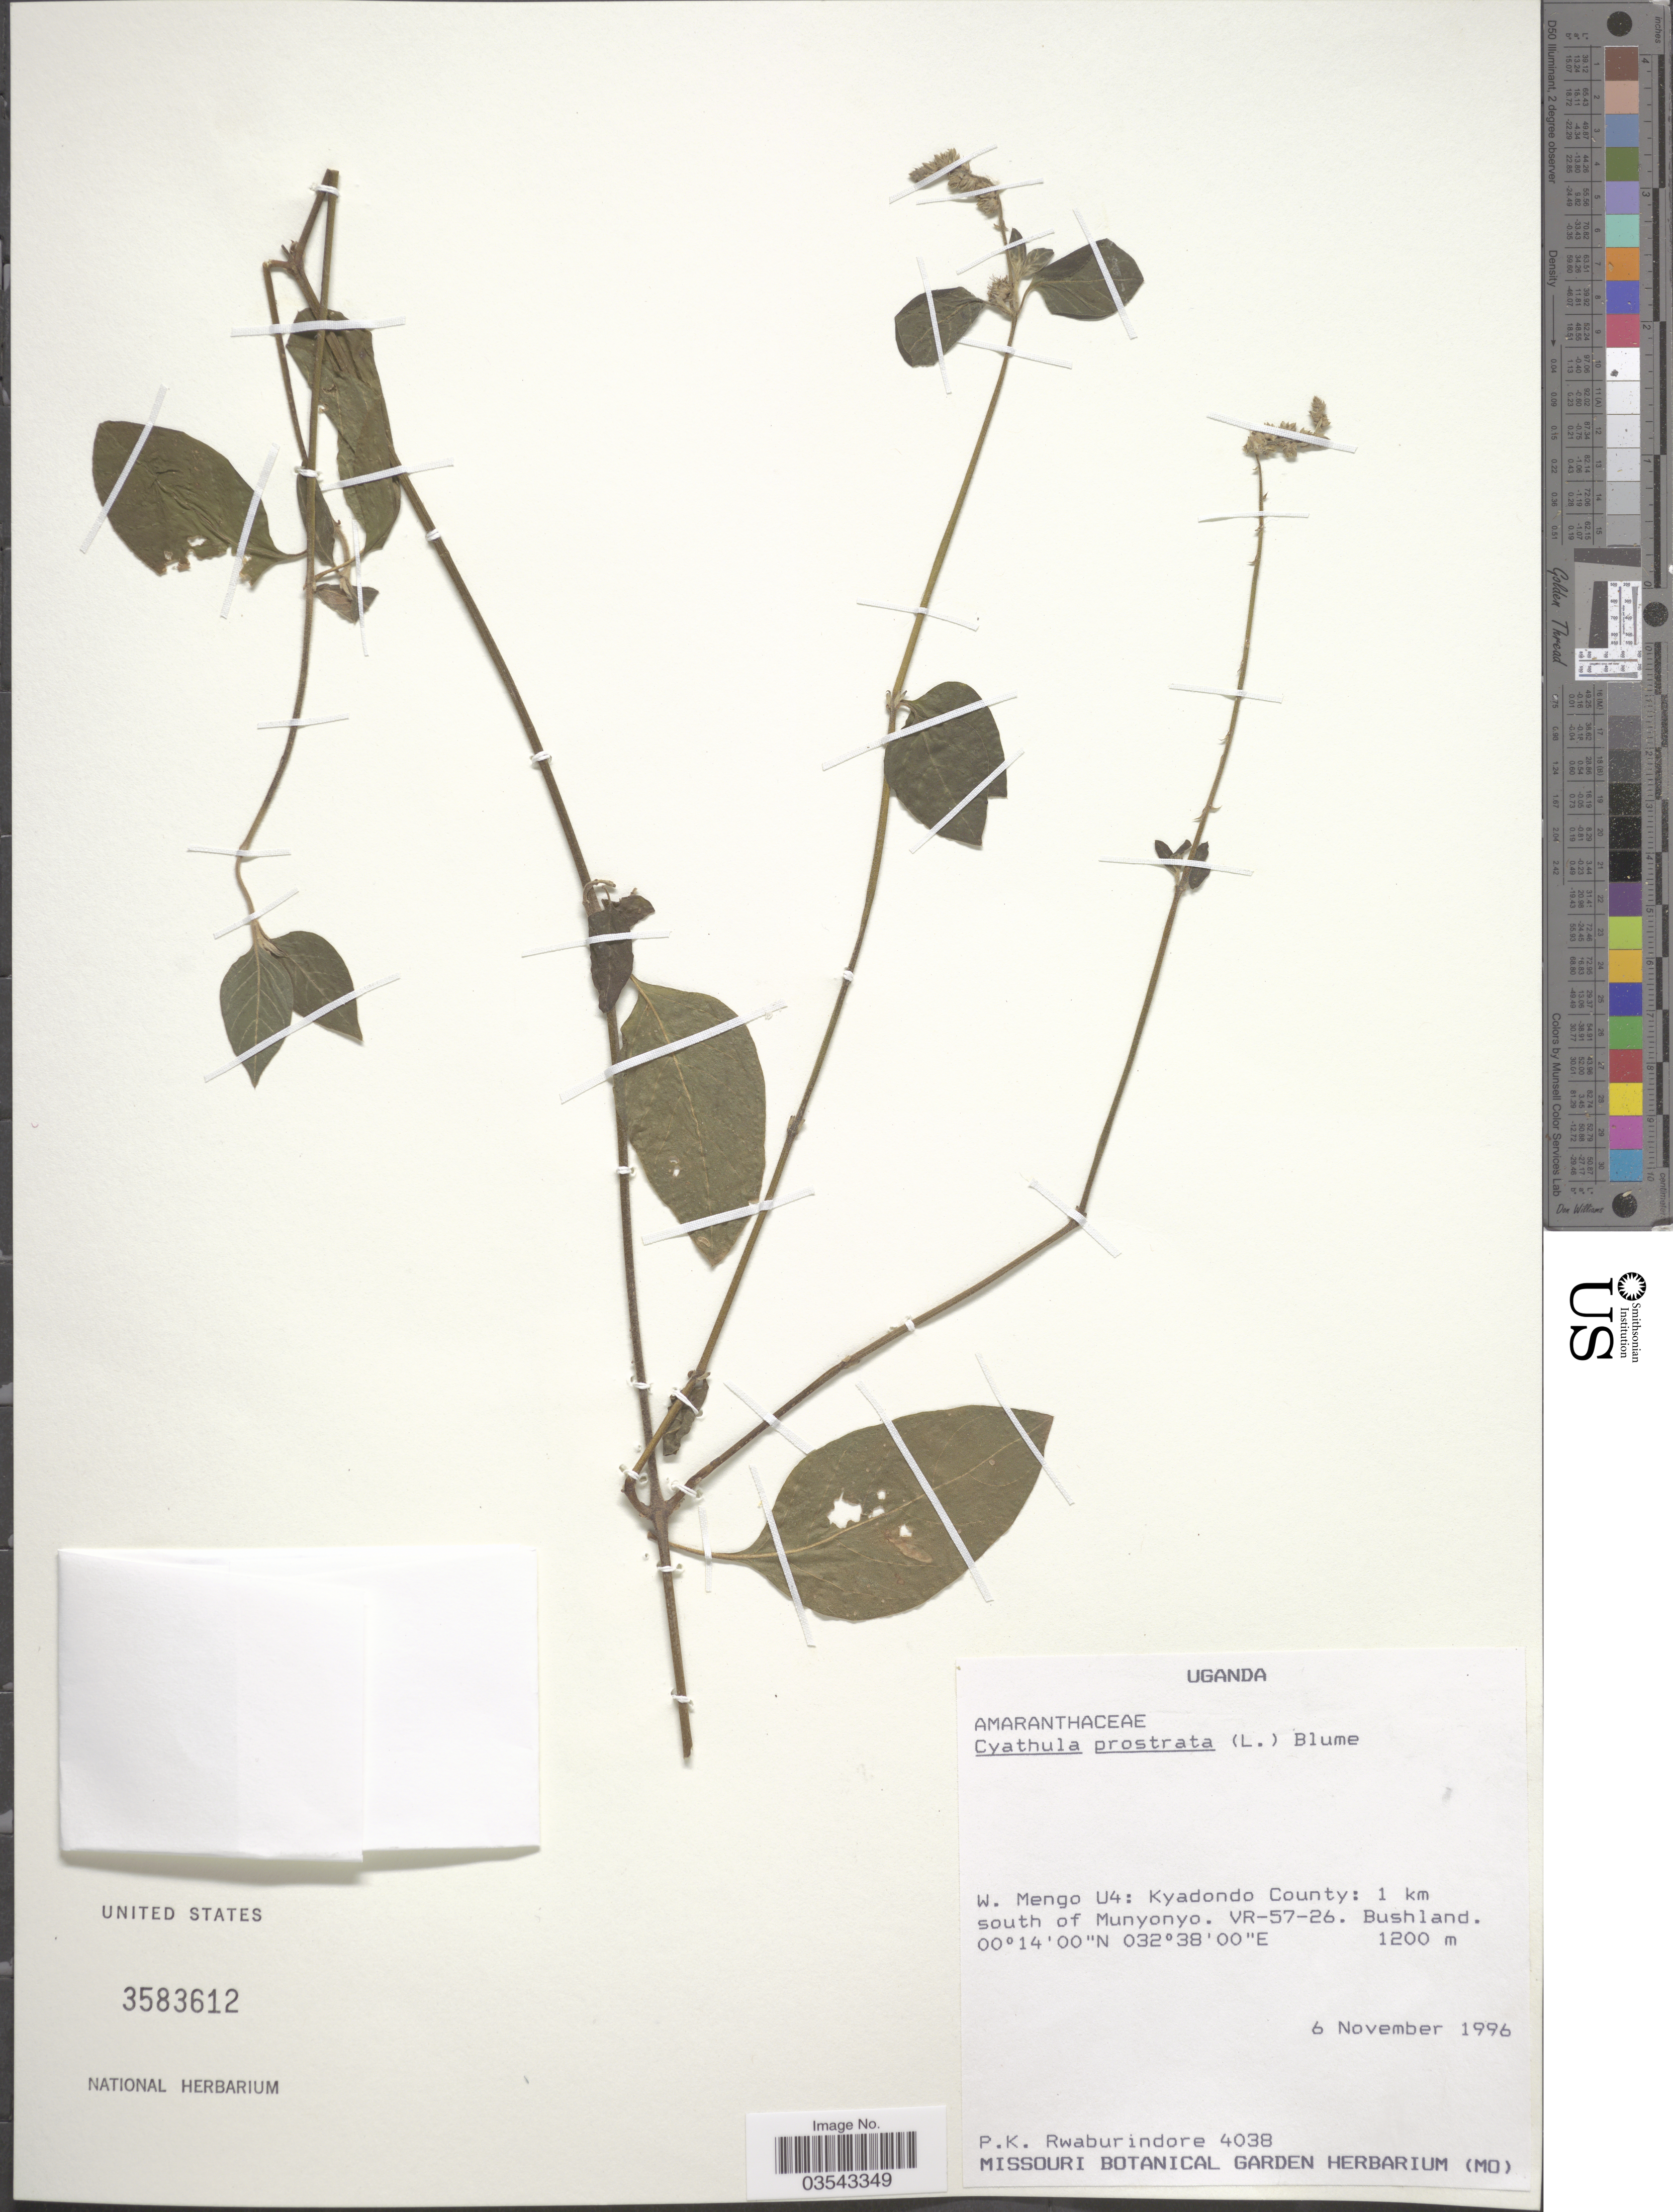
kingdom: Plantae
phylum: Tracheophyta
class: Magnoliopsida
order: Caryophyllales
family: Amaranthaceae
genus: Cyathula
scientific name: Cyathula prostrata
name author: (L.) Blume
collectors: P. Rwaburindore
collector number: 4038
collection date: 1996-11-06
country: Uganda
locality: W. Mengo U4: Kyadondo County: 1 km south of Munyonyo. VR-57-26. Bushland.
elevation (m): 1200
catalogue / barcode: US 3583612